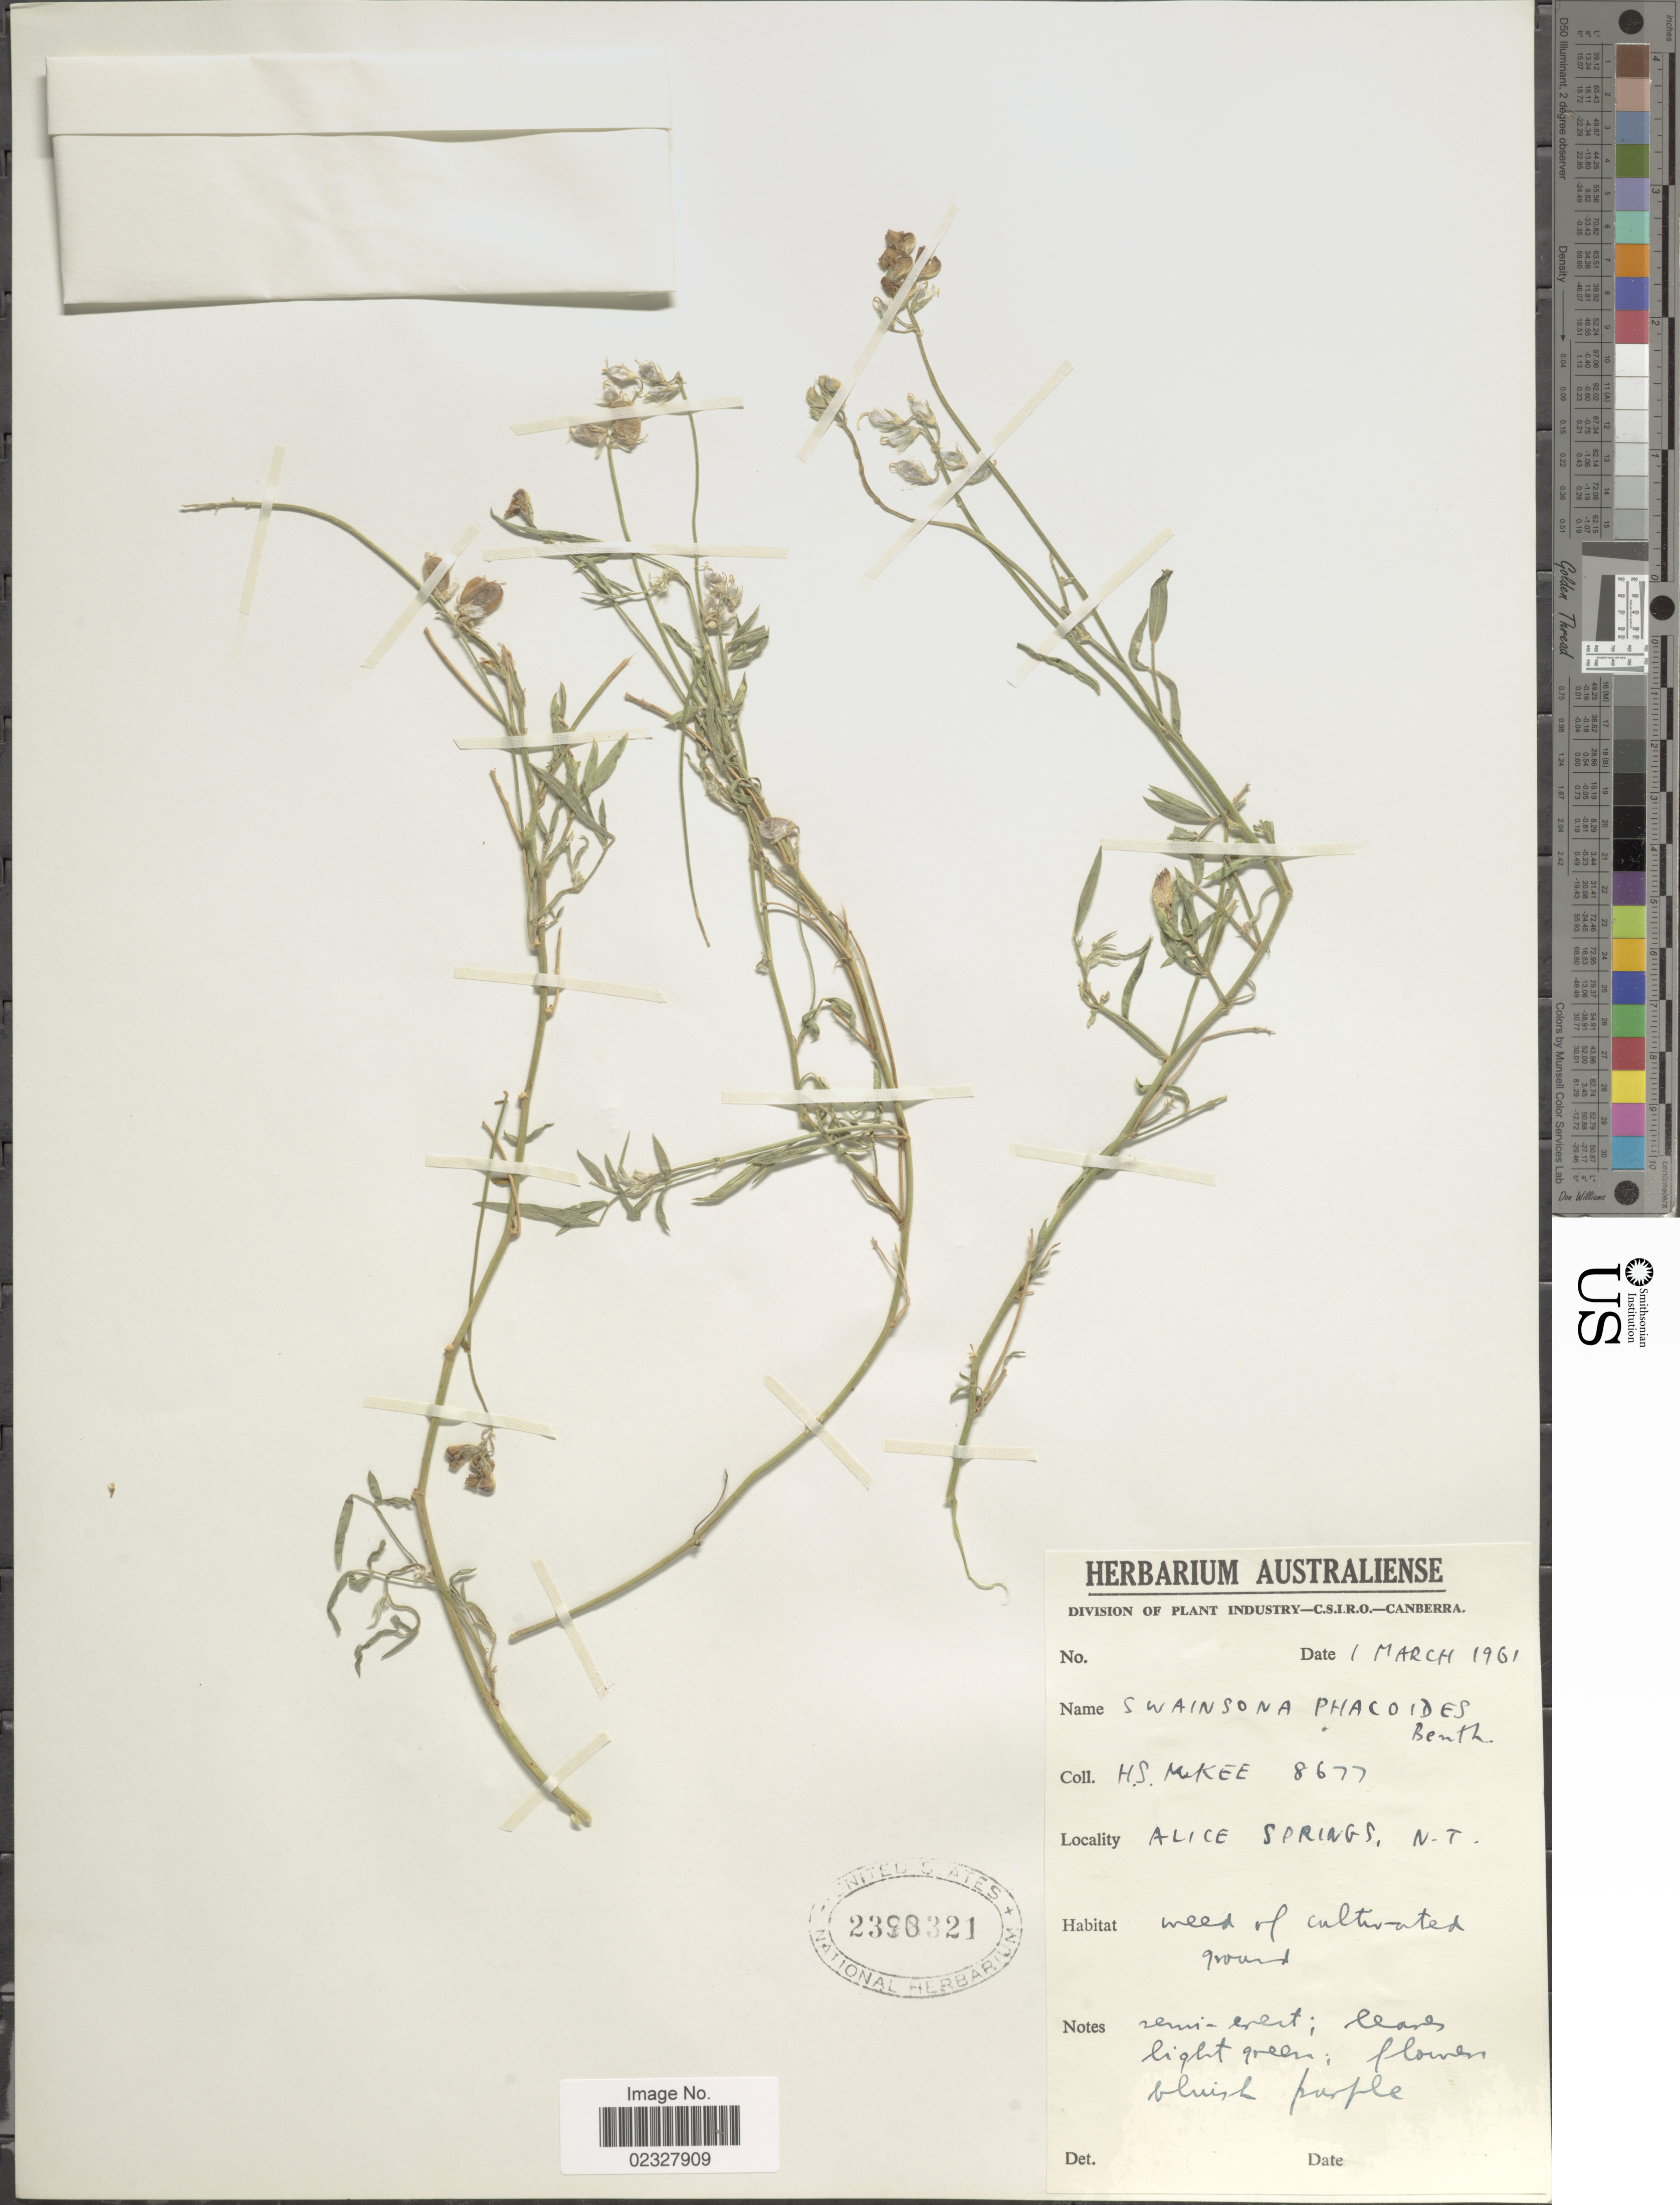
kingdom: Plantae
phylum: Tracheophyta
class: Magnoliopsida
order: Fabales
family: Fabaceae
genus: Swainsona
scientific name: Swainsona phacoides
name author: Benth.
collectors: H. S. McKee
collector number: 8677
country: Australia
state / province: Northern Territory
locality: Alice Springs, N.T.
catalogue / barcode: US 2398321